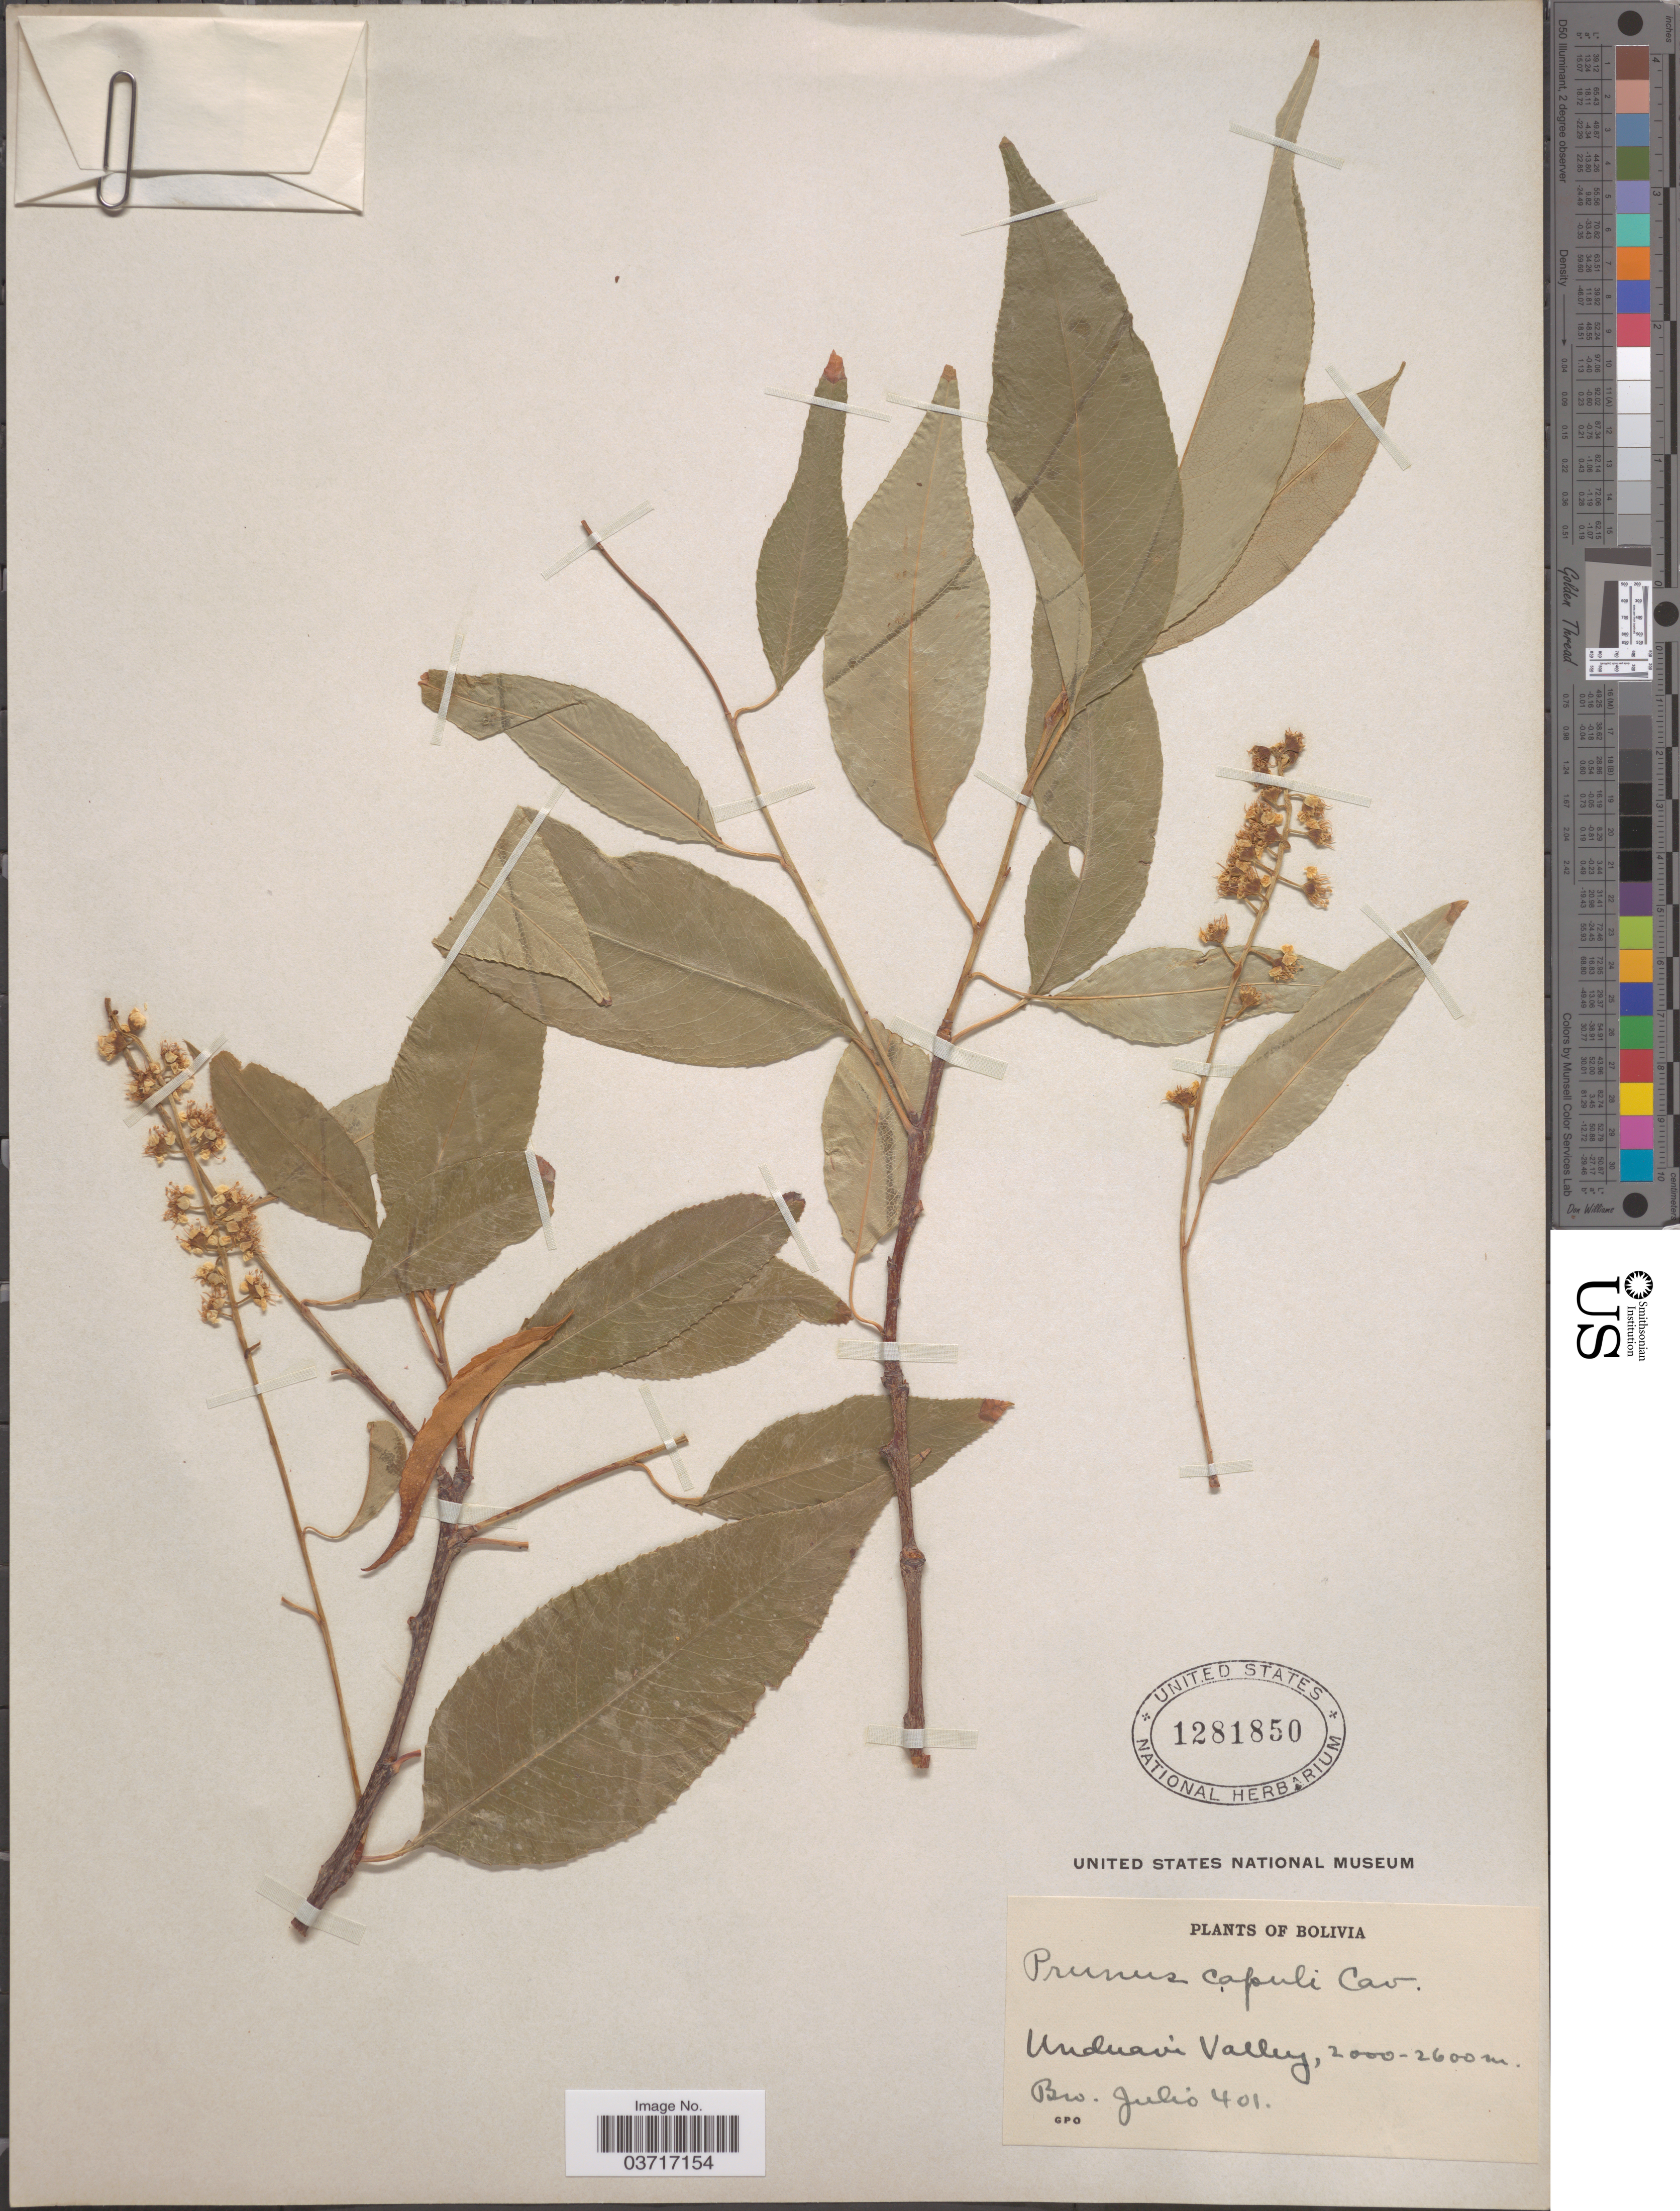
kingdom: Plantae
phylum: Tracheophyta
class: Magnoliopsida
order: Rosales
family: Rosaceae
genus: Prunus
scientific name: Prunus serotina subsp. capuli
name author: (Cav. ex Spreng.) McVaugh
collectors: Bro. Julio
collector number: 401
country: Bolivia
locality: Unduavi Valley.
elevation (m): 2000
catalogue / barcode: US 1281850